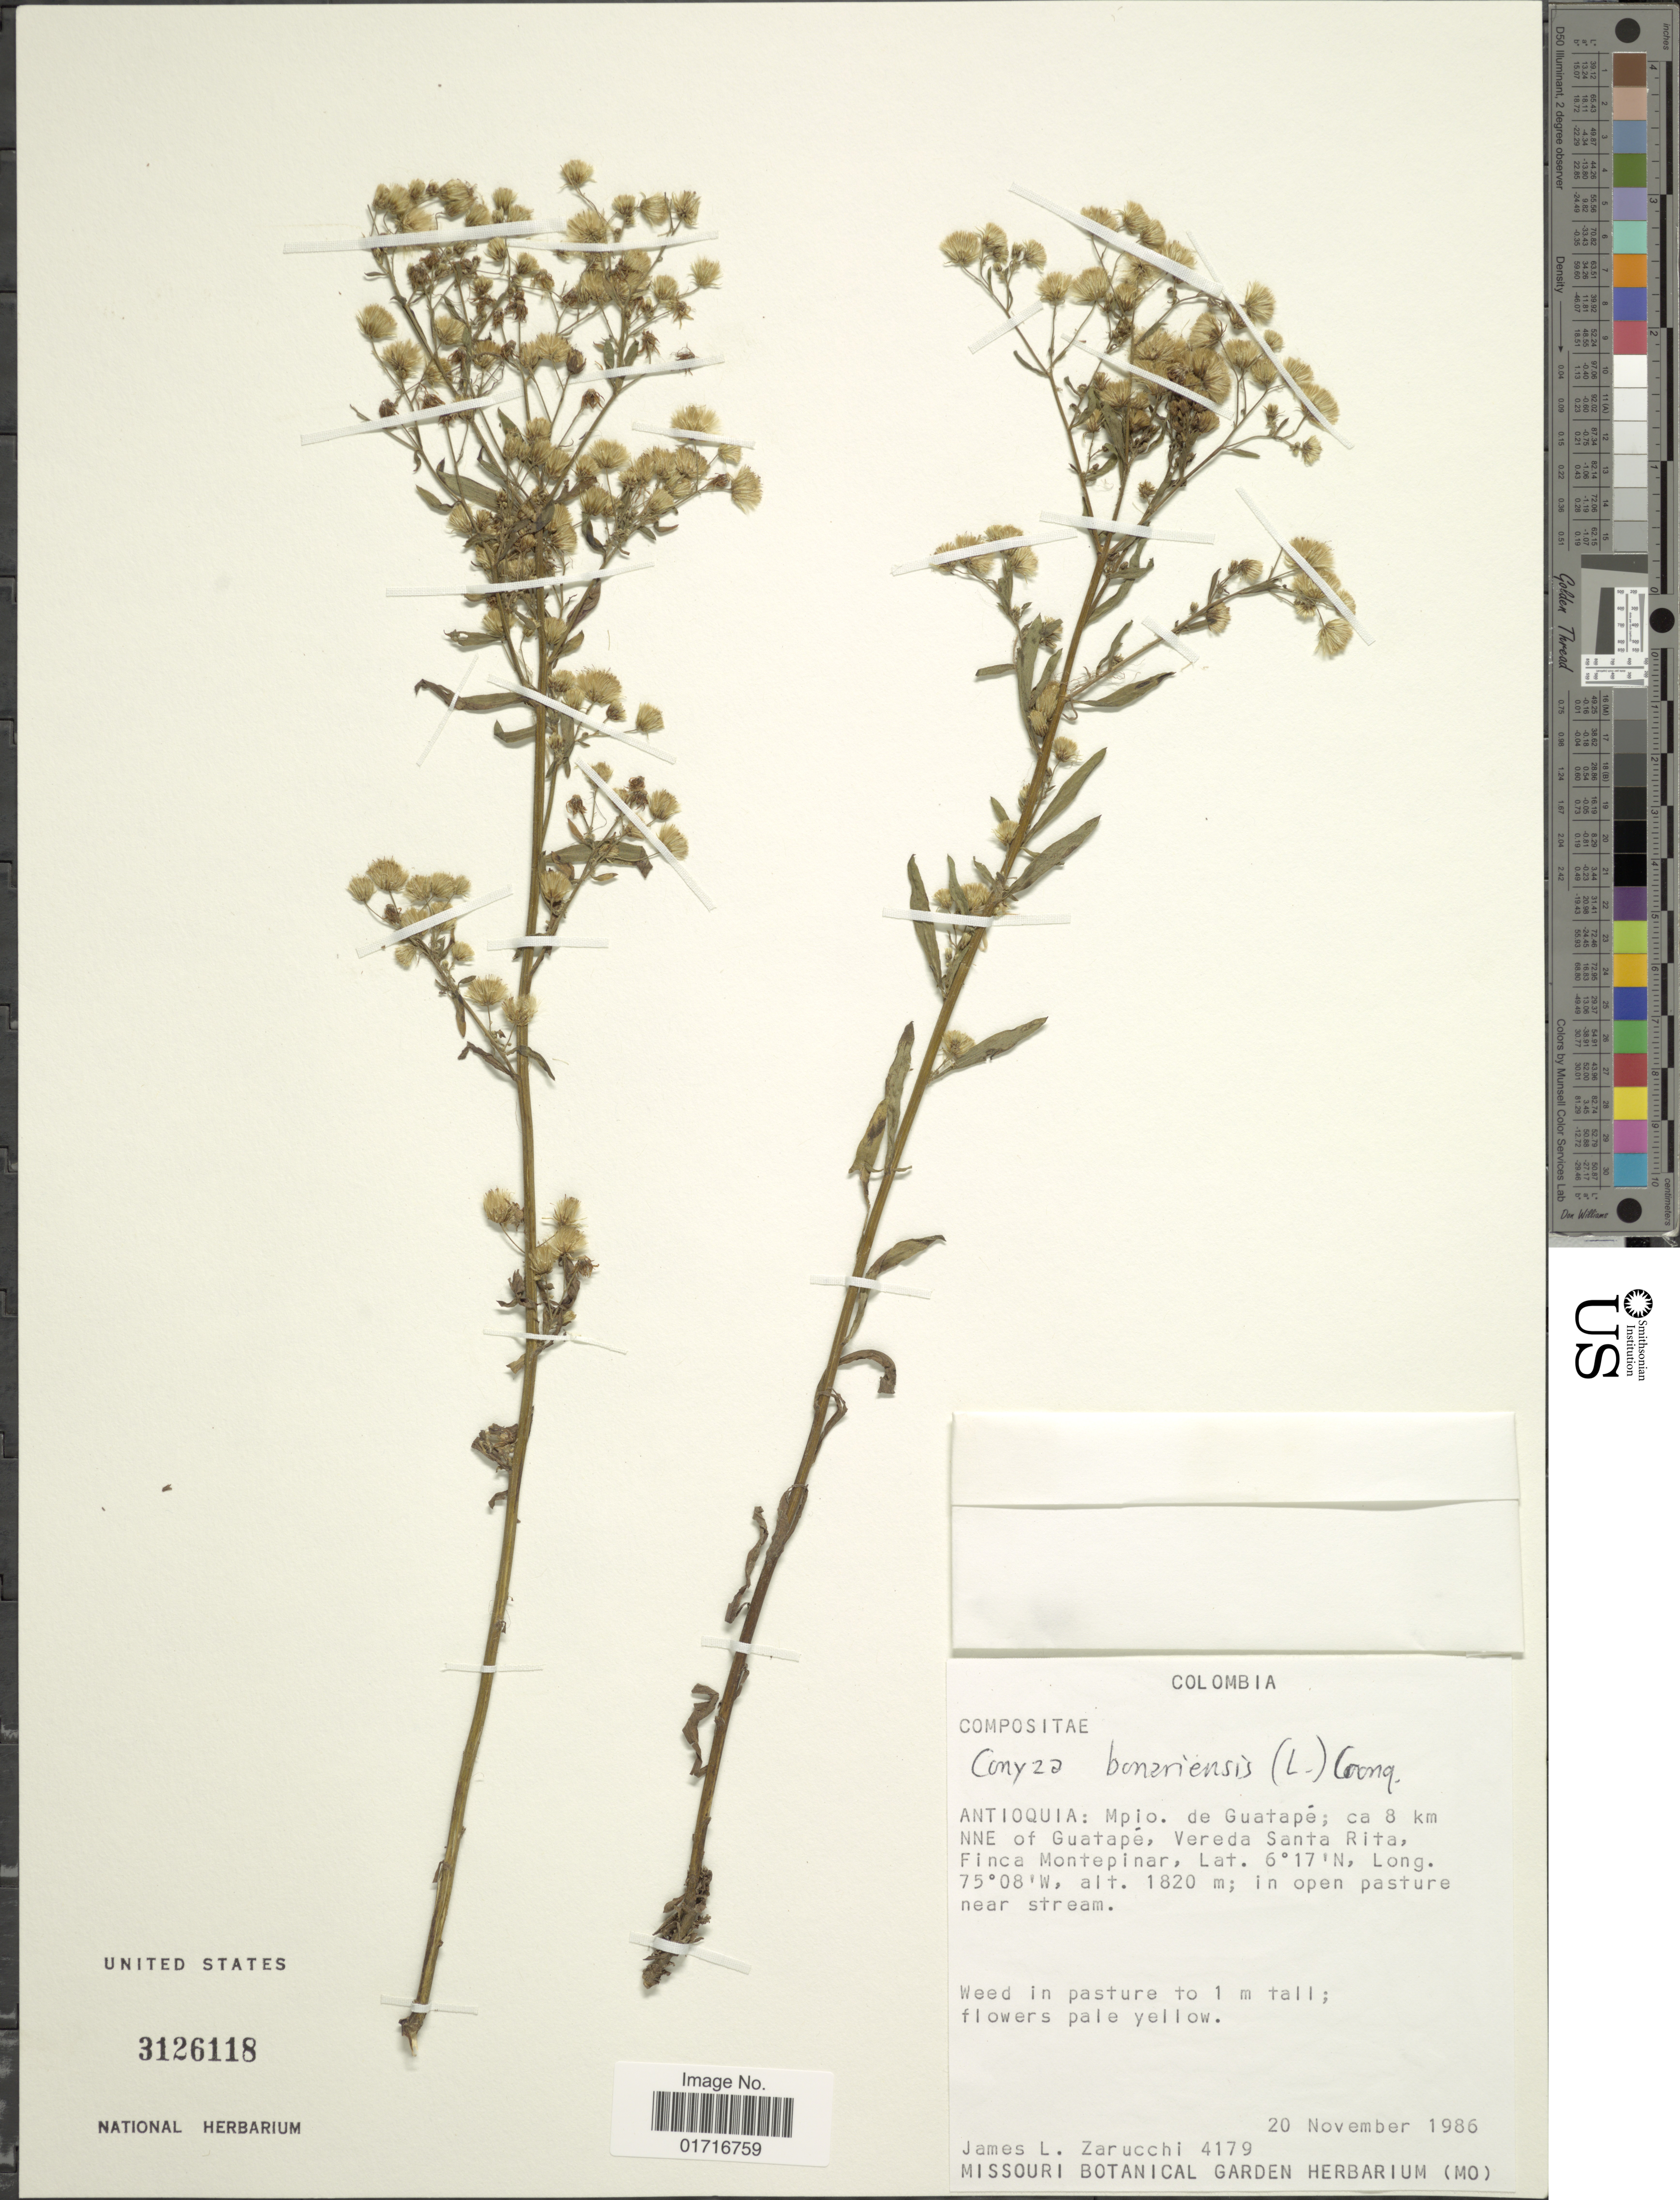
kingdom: Plantae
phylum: Tracheophyta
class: Magnoliopsida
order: Asterales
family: Asteraceae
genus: Conyza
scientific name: Conyza bonariensis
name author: (L.) Cronq.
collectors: J. L. Zarucchi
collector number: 4179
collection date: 1986-01-20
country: Colombia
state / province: Antioquia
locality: Antiquia: Mpio. de Guatape; ca 8 km NNE of Guatape. Vereda Santa Rita, Finca Montepinar.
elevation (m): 1820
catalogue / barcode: US 3126118